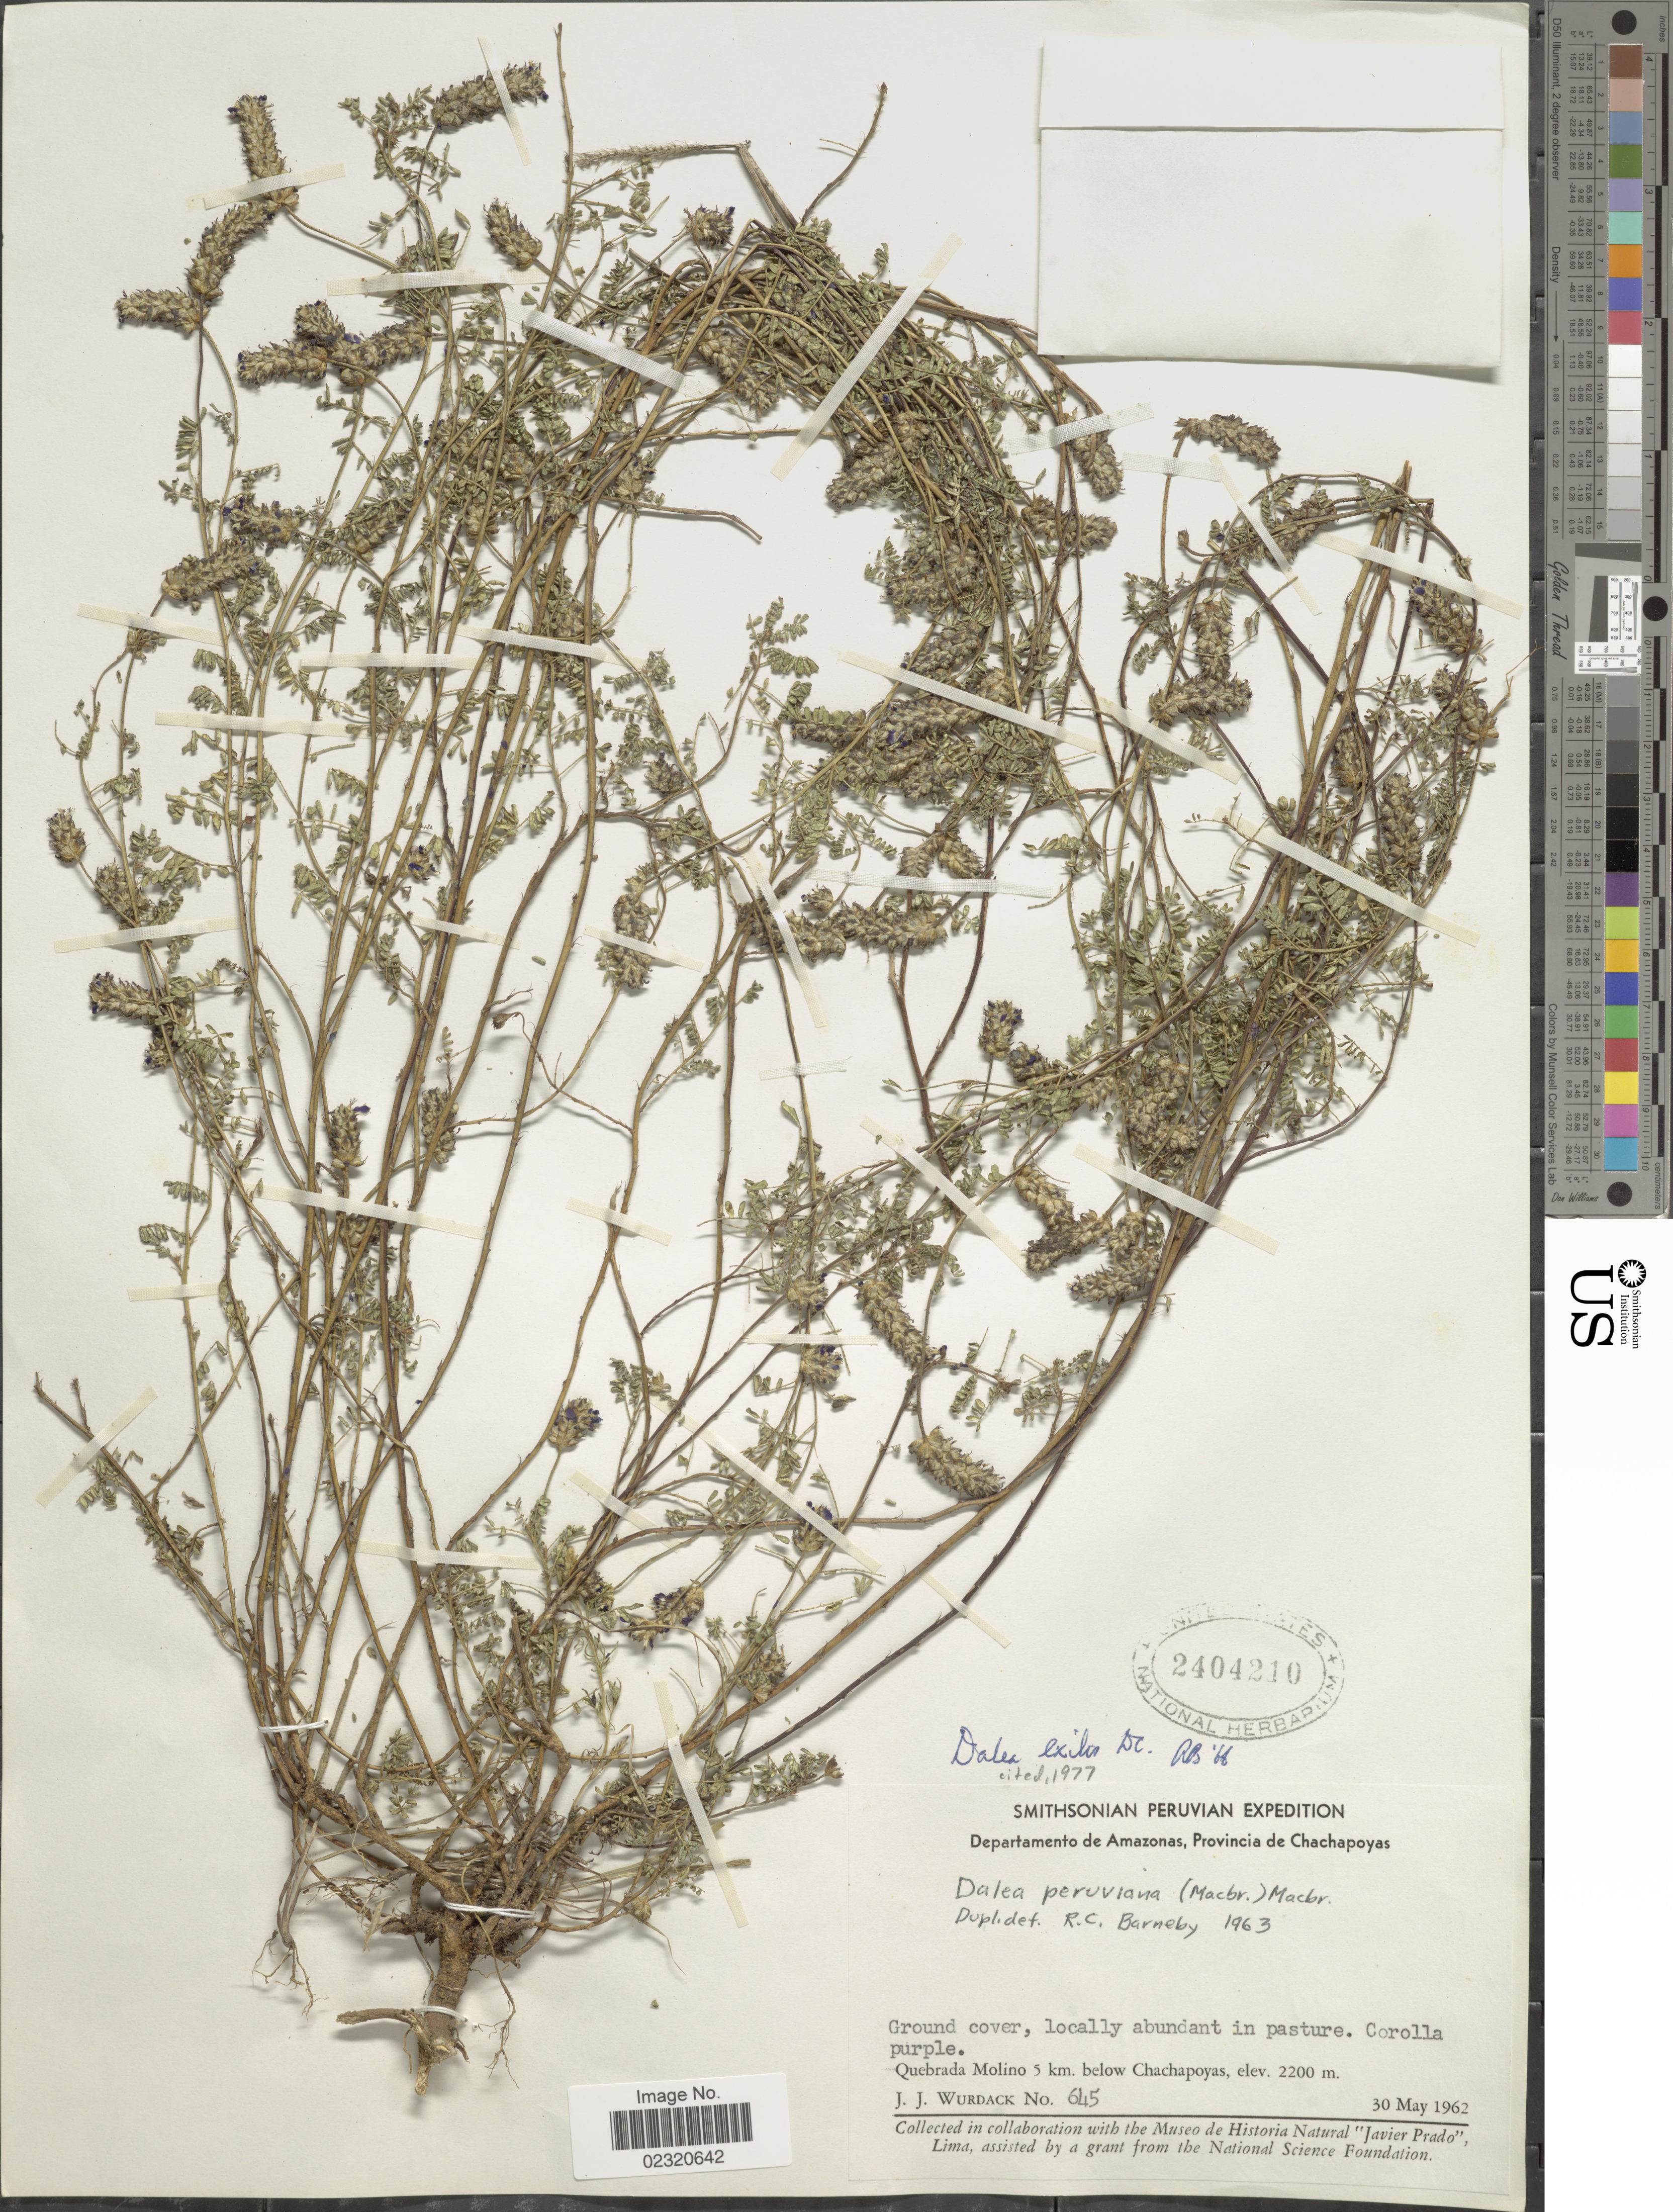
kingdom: Plantae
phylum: Tracheophyta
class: Magnoliopsida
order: Fabales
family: Fabaceae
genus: Dalea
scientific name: Dalea exilis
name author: DC.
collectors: J. J. Wurdack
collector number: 645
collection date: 1962-05-30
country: Peru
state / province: Amazonas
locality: Provincia de Chachapoyas, Quebrada Molino, 5 km. below Chachapoyas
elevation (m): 2200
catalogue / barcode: US 2404210